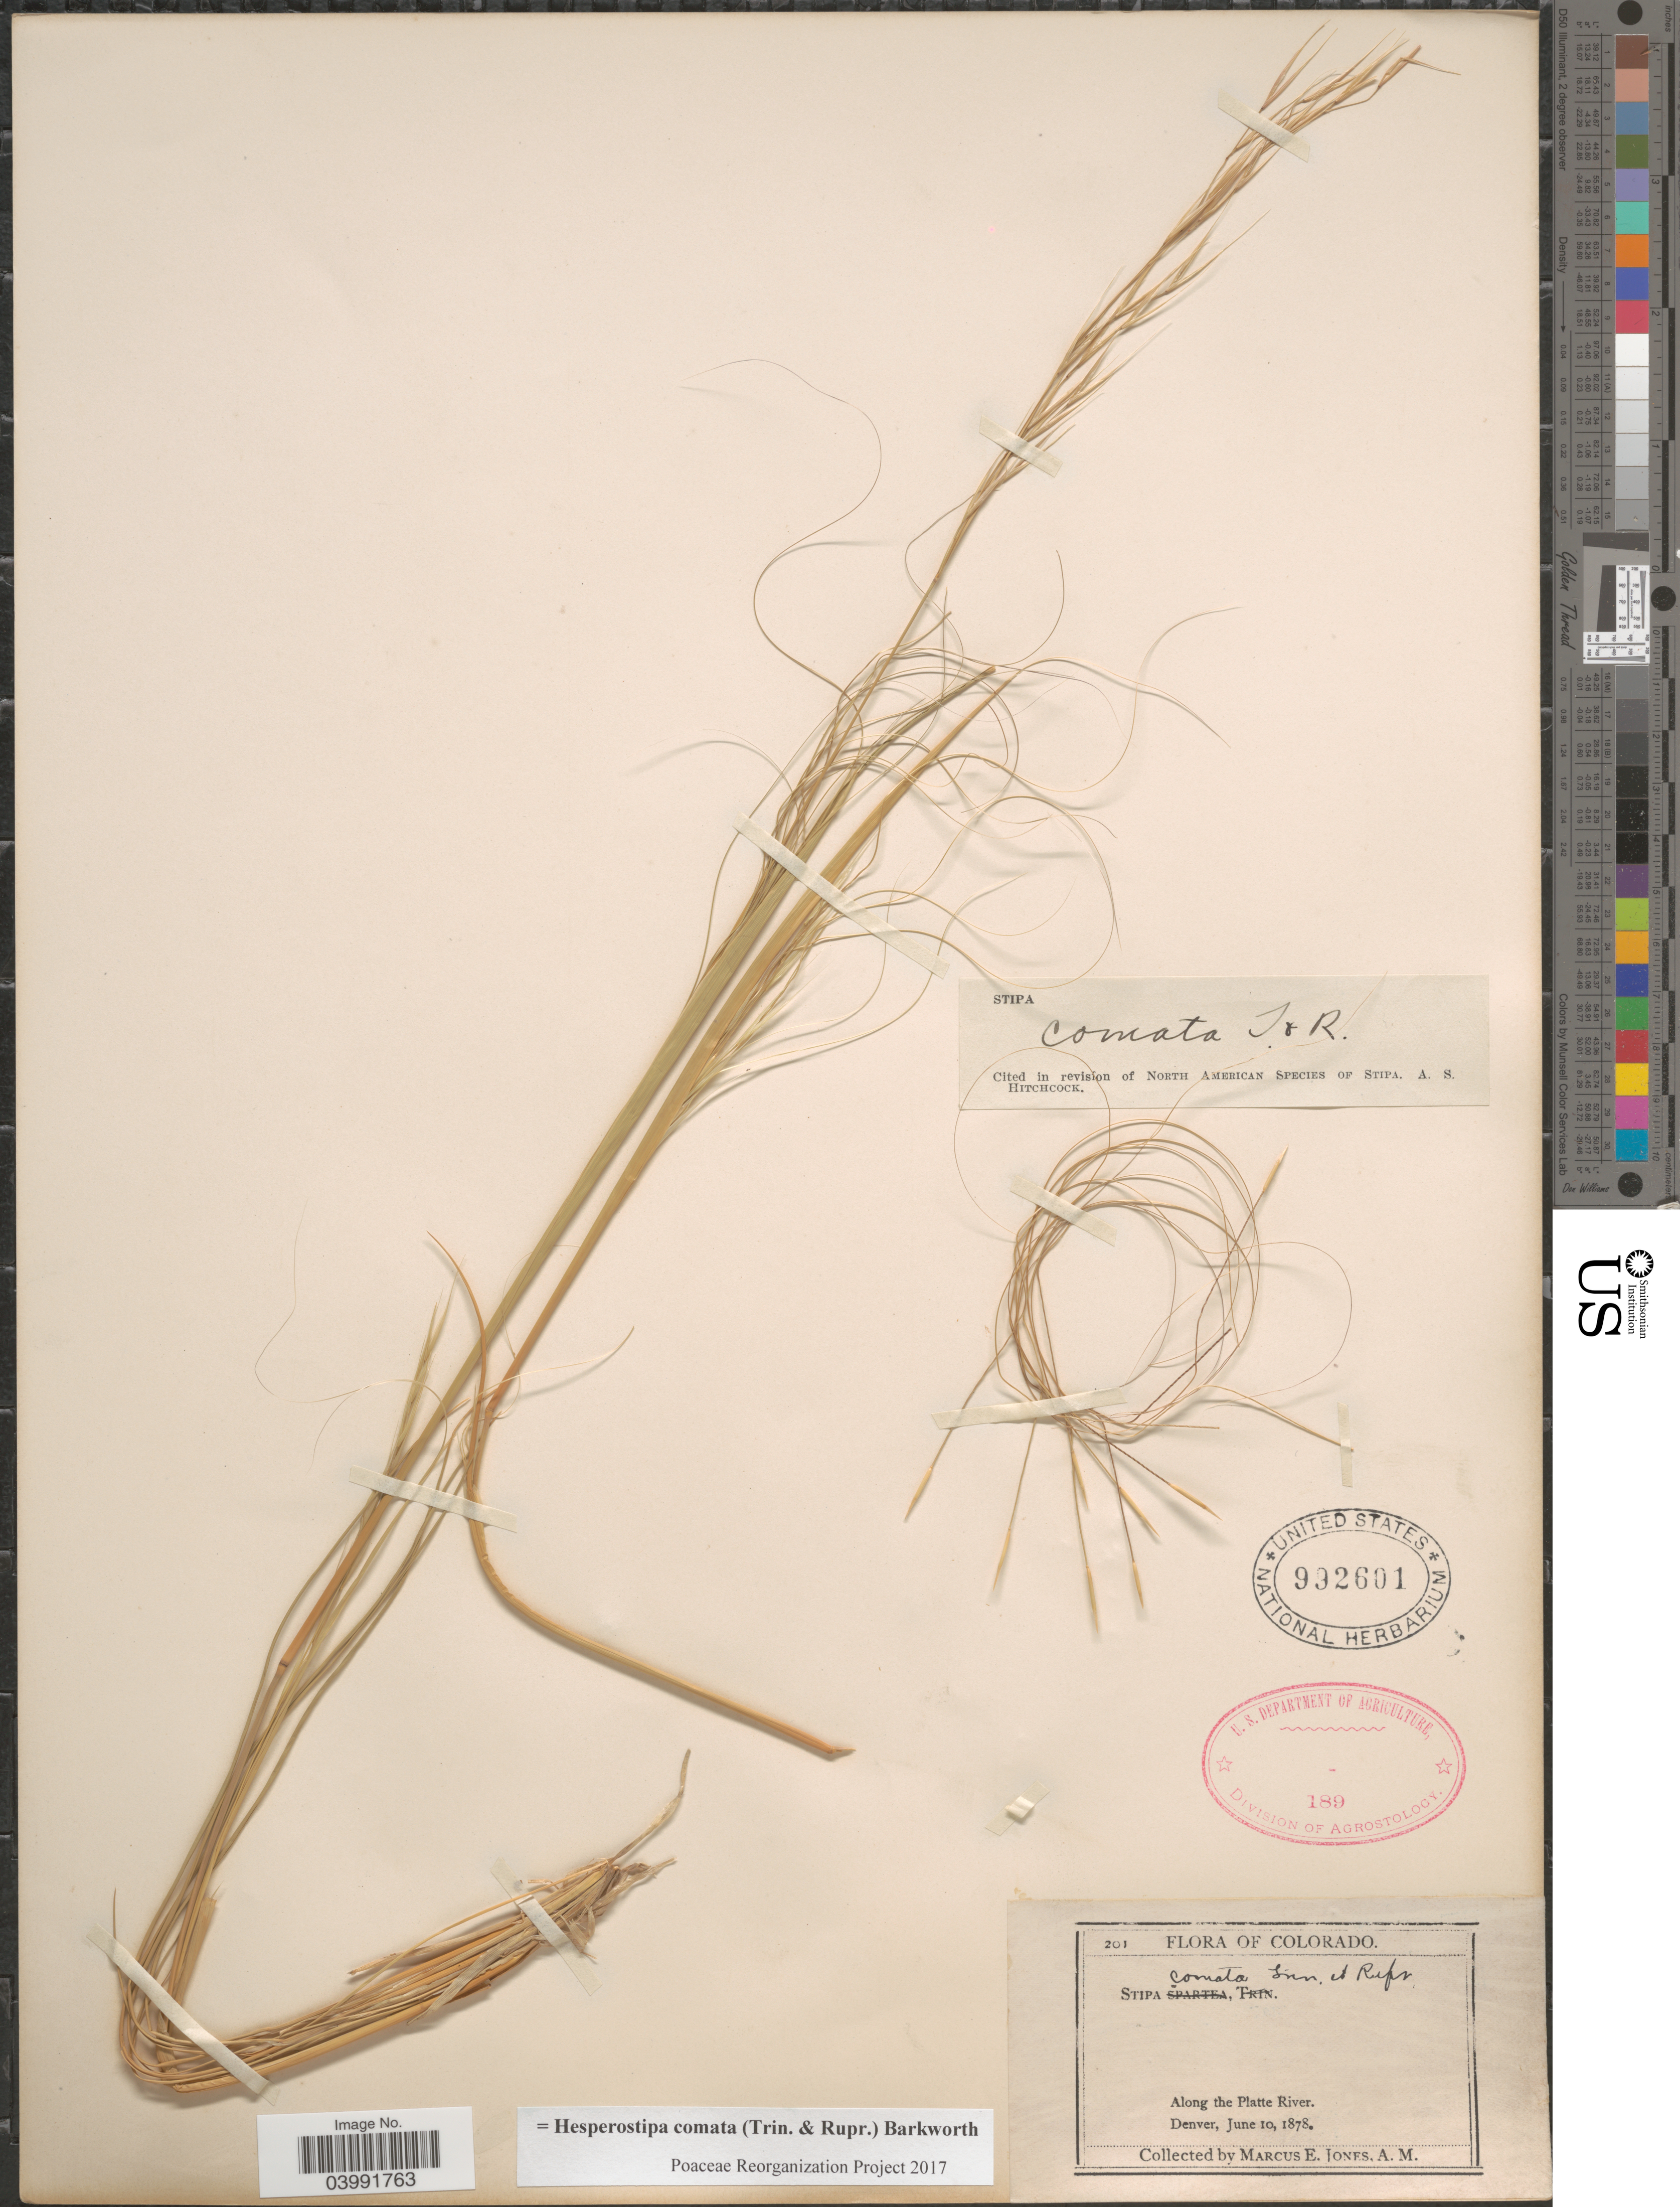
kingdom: Plantae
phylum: Tracheophyta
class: Liliopsida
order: Poales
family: Poaceae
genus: Hesperostipa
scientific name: Hesperostipa comata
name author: (Trin. & Rupr.) Barkworth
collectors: M. E. Jones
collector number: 201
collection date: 1878-06-10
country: United States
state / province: Colorado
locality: Along the Platte River. Denver.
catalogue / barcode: US 992601